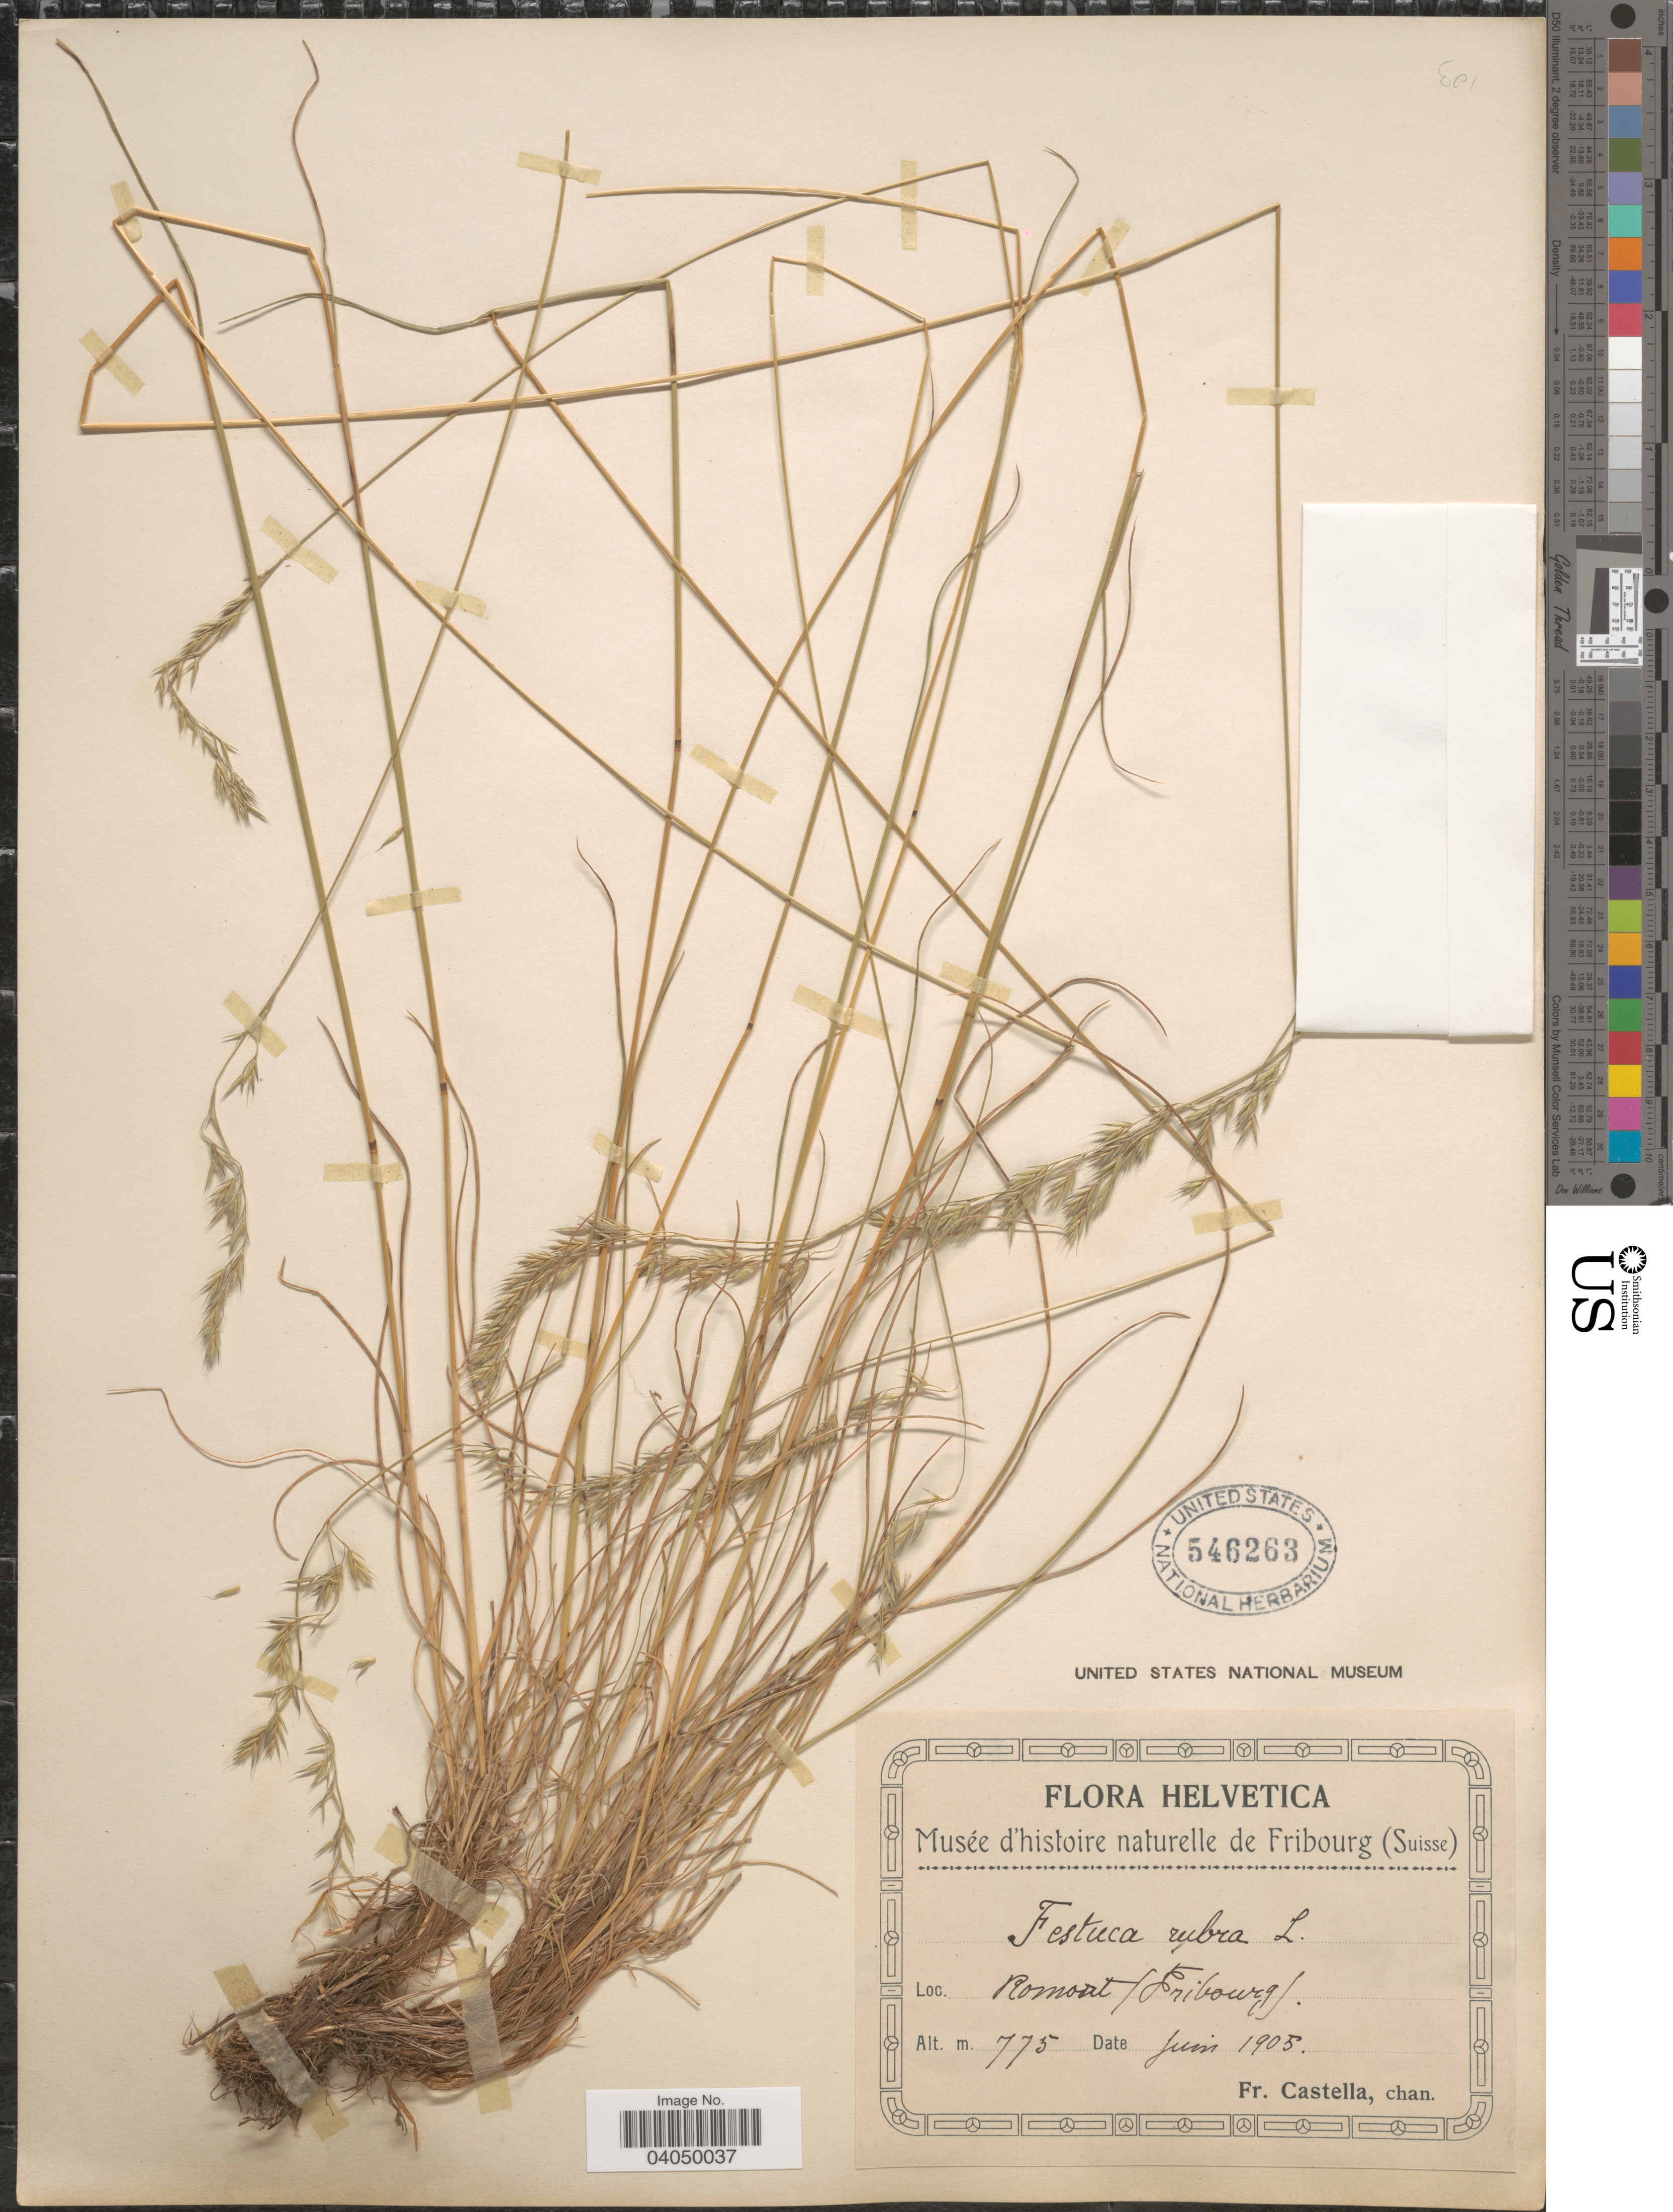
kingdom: Plantae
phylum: Tracheophyta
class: Liliopsida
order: Poales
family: Poaceae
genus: Festuca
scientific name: Festuca rubra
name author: L.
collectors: Fr. Castella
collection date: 1905-06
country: Switzerland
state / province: Fribourg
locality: Helvetica. Romout (Fribourg).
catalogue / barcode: US 546263